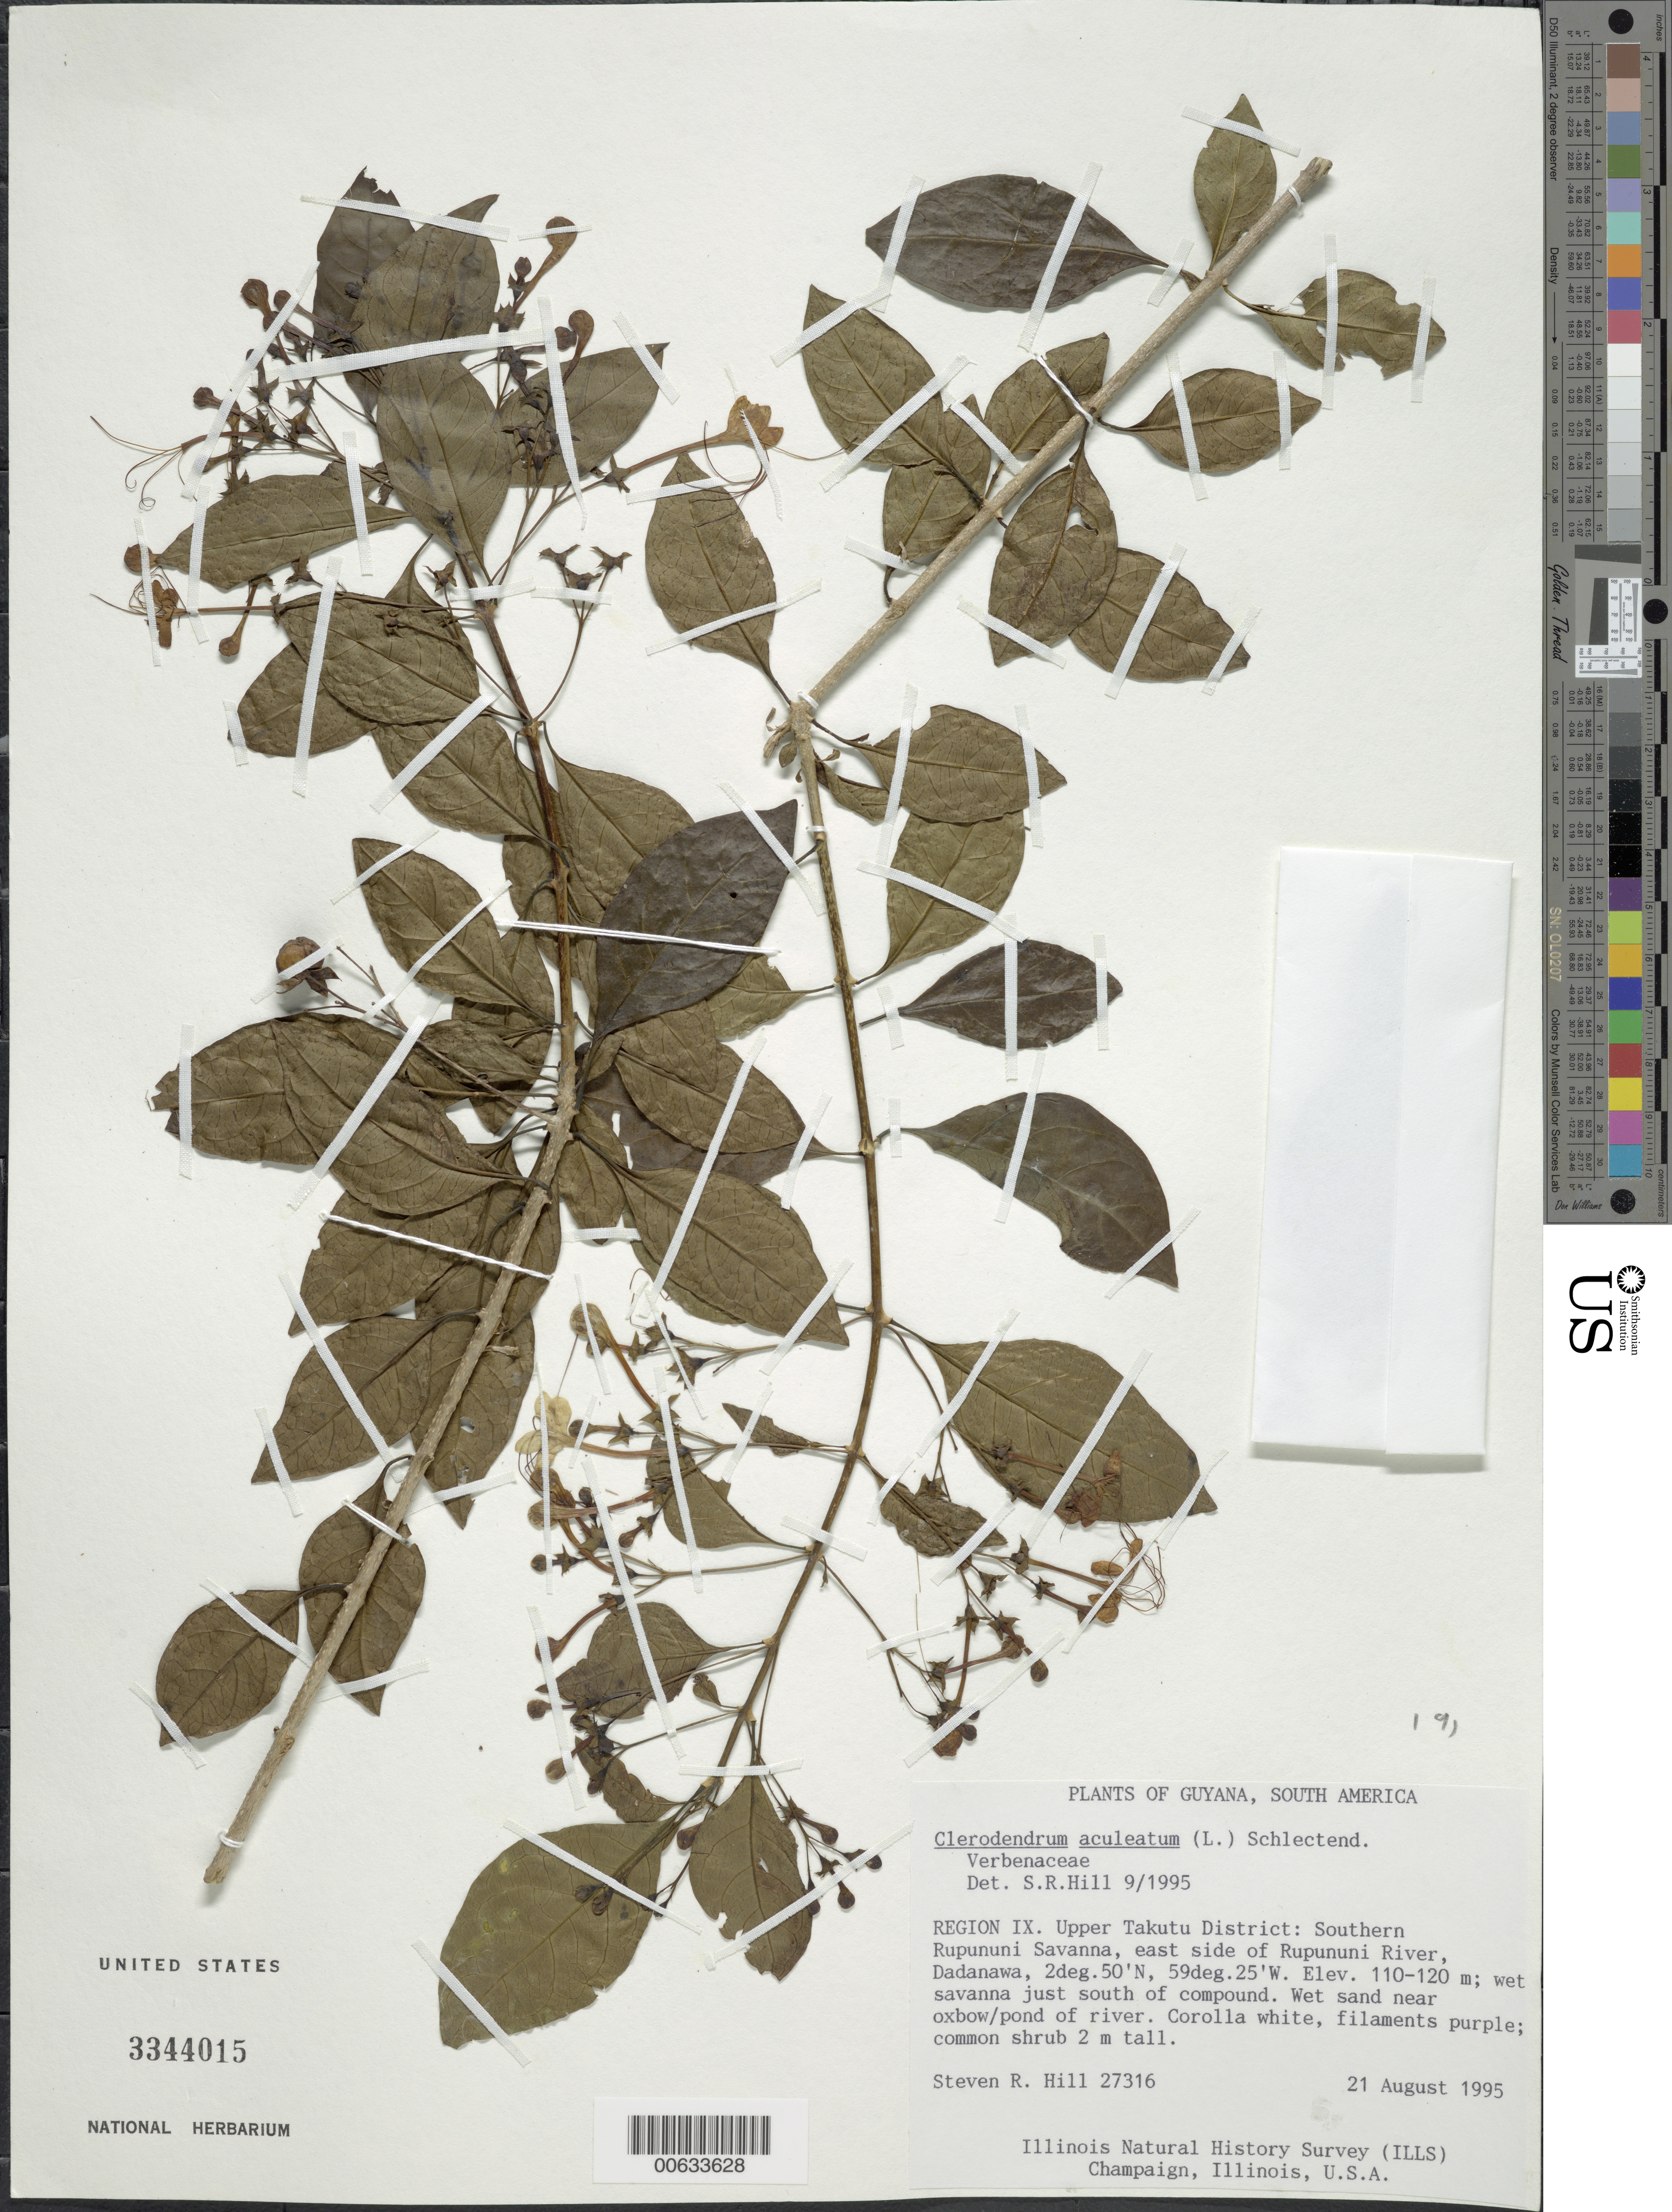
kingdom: Plantae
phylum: Tracheophyta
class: Magnoliopsida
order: Lamiales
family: Lamiaceae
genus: Clerodendrum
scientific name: Clerodendrum aculeatum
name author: (L.) Schltdl.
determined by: Hill, Steven R.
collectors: S. R. Hill, C. N. Horn & J. H. Wiersema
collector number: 27316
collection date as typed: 21-Aug-95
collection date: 1995-08-21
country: Guyana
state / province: U. Takutu-U. Essequibo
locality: Dadanawa, southern Rupununi Savanna, E side of Rupununi R.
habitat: Wet savanna just south of compound. Wet sand near oxbow/pond of river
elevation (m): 110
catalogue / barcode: US 3344015